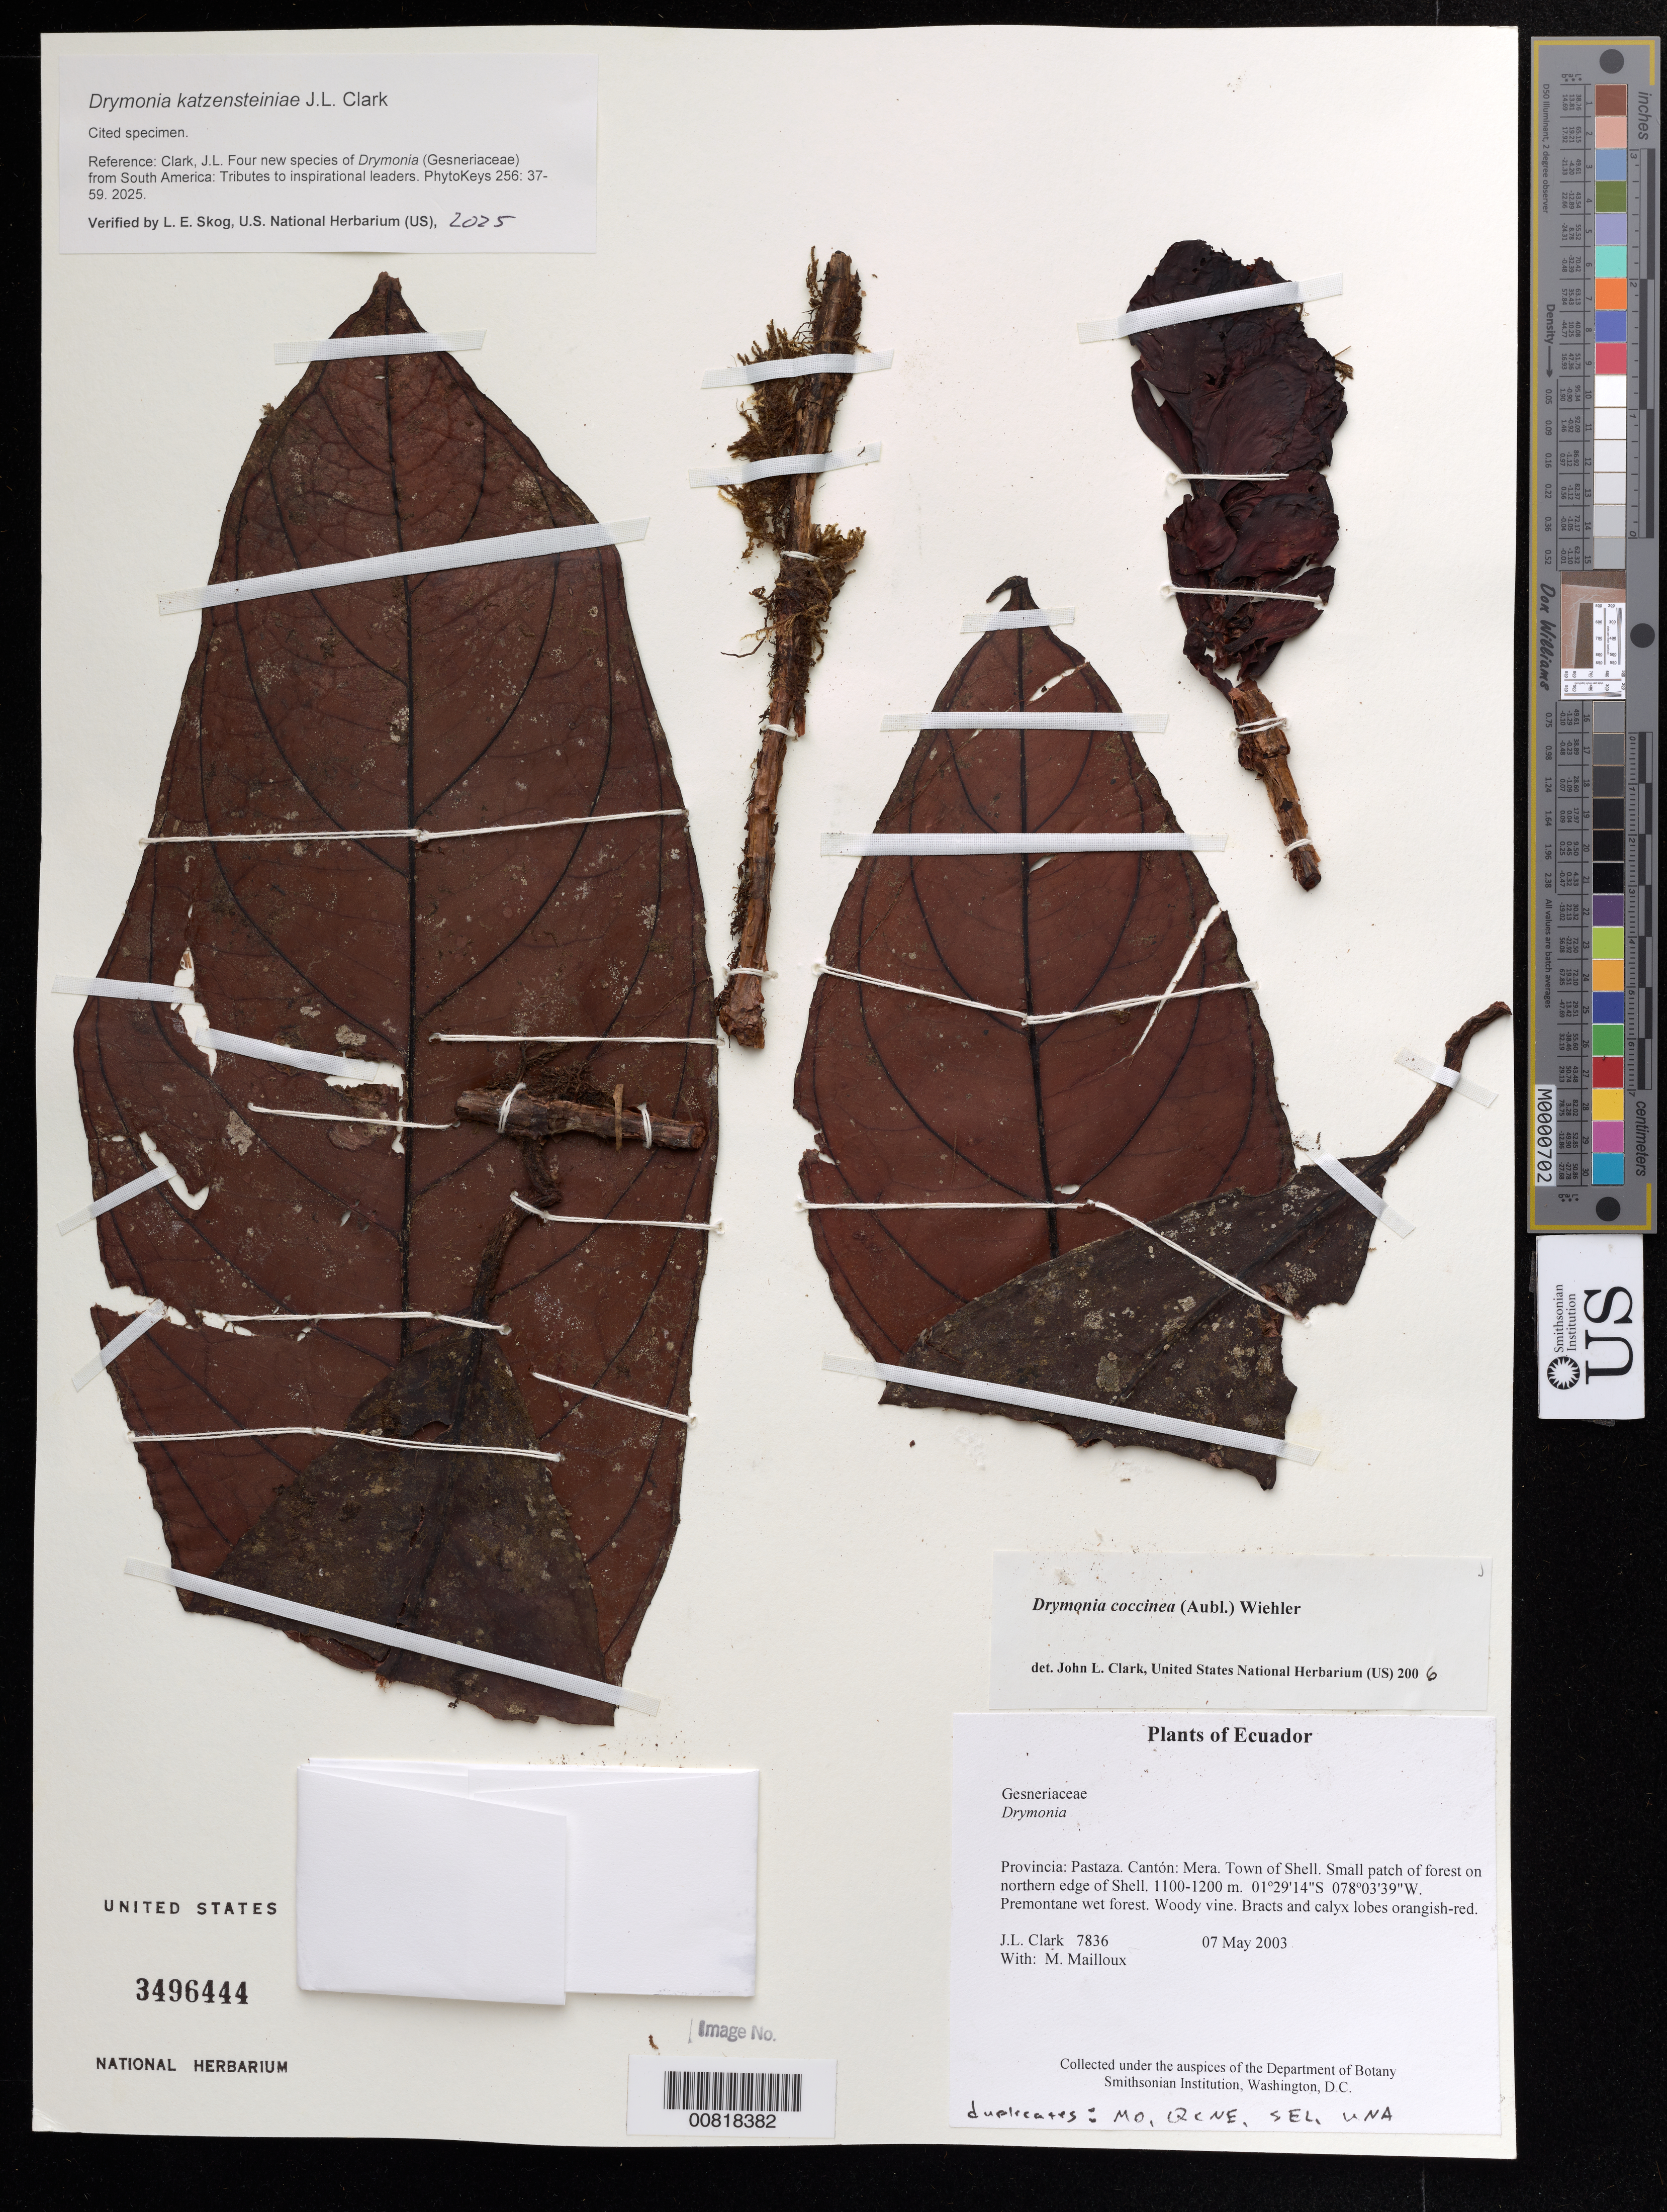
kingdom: Plantae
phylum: Tracheophyta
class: Magnoliopsida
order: Lamiales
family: Gesneriaceae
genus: Drymonia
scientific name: Drymonia katzensteiniae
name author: J.L. Clark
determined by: Skog, Laurence E.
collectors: J. L. Clark & M. Mailloux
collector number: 7836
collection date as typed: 07 May 2003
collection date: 2003-05-07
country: Ecuador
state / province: Pastaza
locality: Mera. Town of Shell. Small patch of forest on northern edge of Shell.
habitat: Premontane wet forest.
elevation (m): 1100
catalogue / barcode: US 3496444